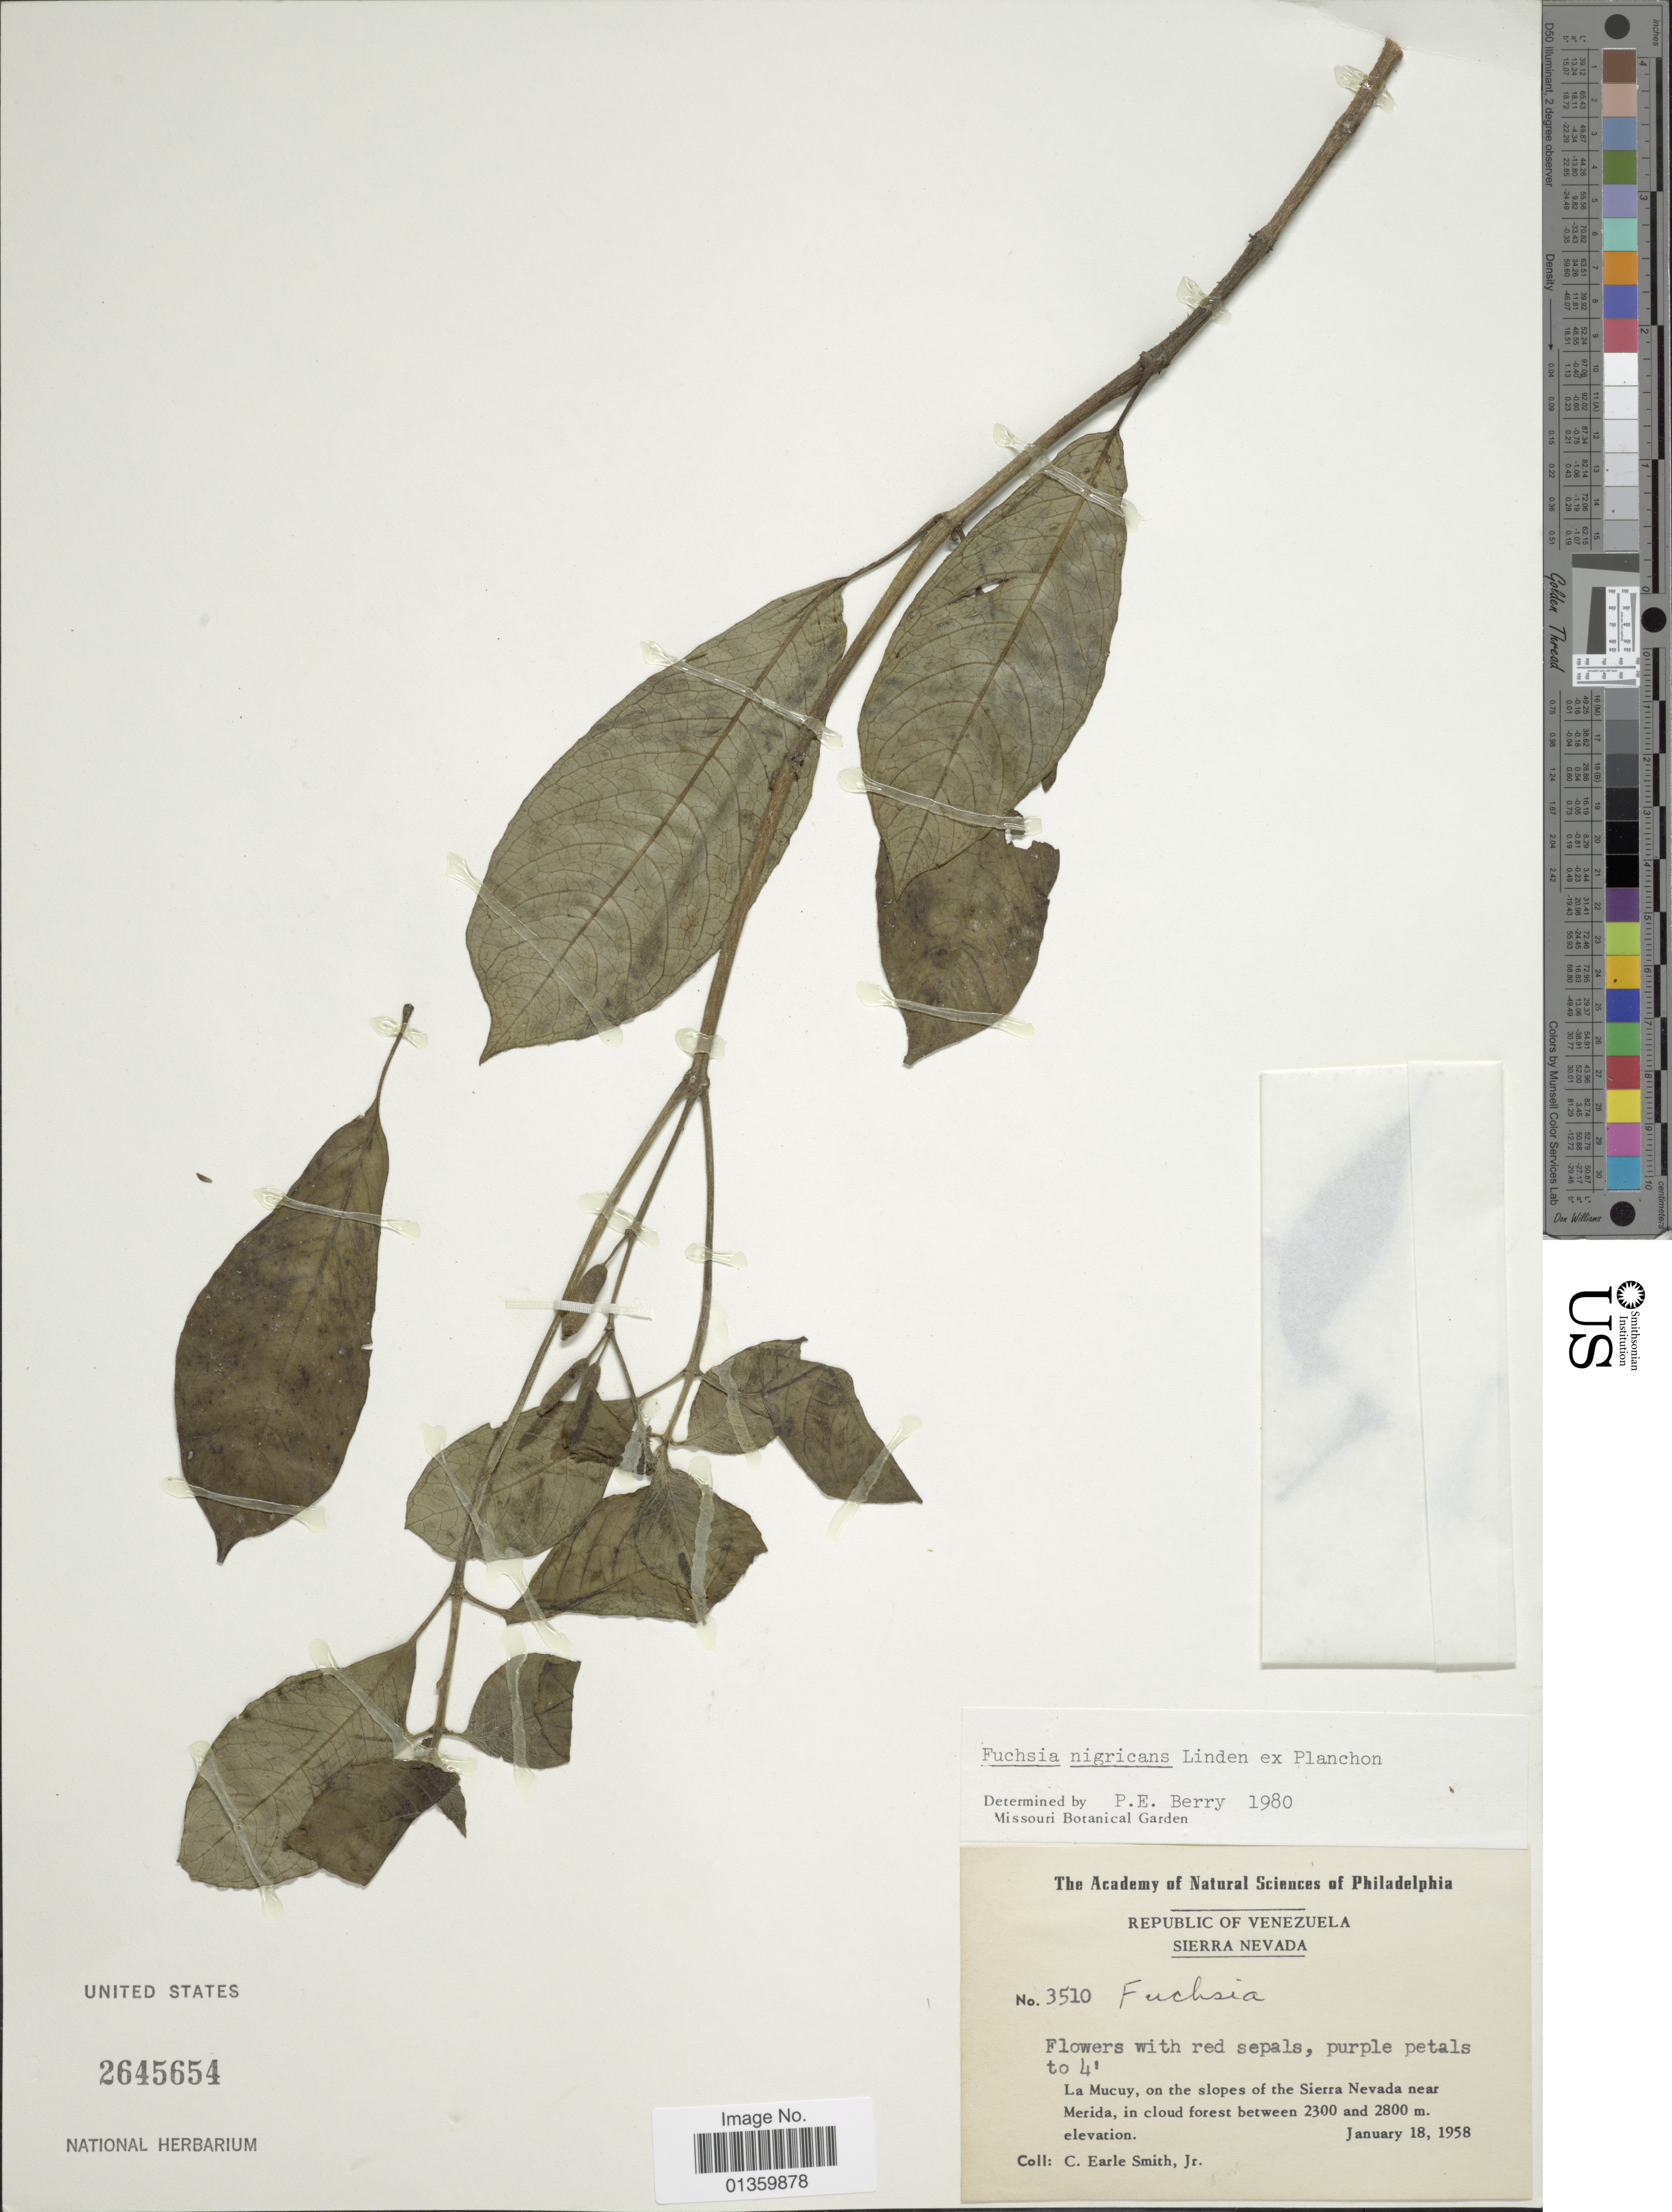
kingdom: Plantae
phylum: Tracheophyta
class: Magnoliopsida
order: Myrtales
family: Onagraceae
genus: Fuchsia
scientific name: Fuchsia nigricans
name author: Linden ex Planch.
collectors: C. E. Smith Jr.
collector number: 3510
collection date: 1958-01-18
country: Venezuela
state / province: Mérida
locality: Sierra Nevada, La Mucuy, on the slopes of the Sierra Nevada near Merida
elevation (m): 2300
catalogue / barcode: US 2645654